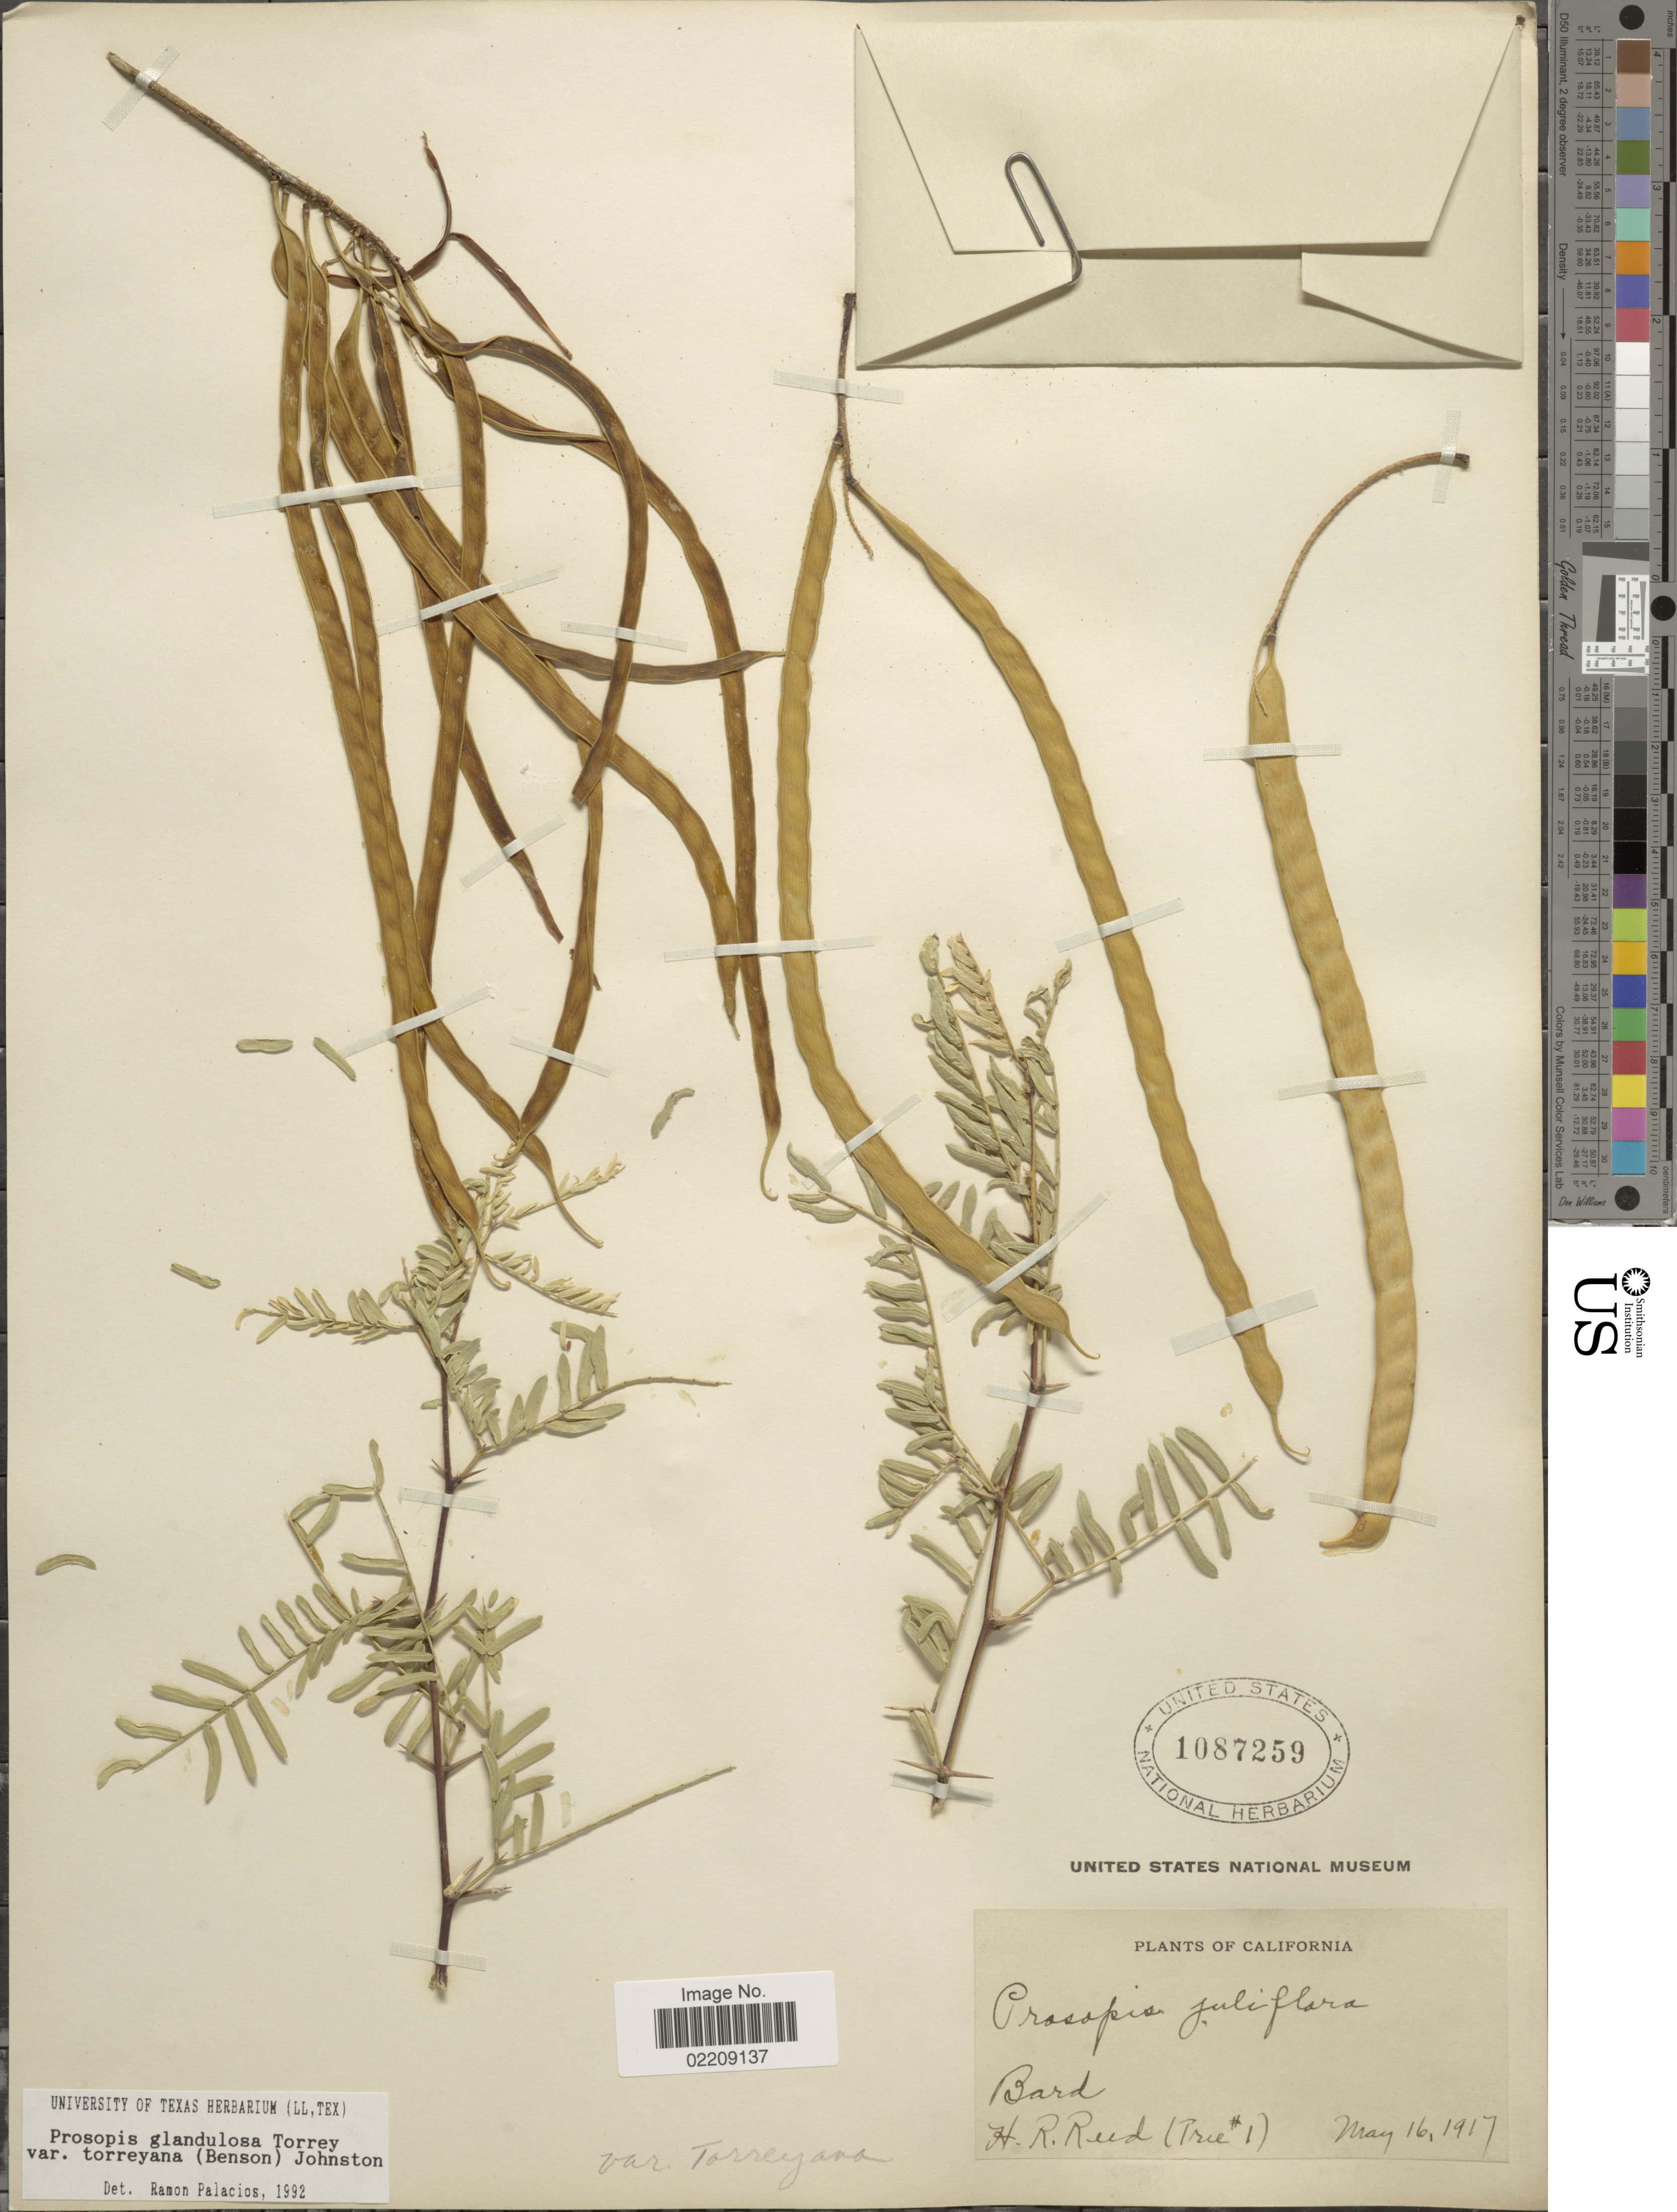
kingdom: Plantae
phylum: Tracheophyta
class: Magnoliopsida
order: Fabales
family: Fabaceae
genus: Neltuma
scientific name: Neltuma odorata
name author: (Torr. & Frém.) C. E. Hughes & G.P. Lewis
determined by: Strong, Mark T., (BOT), Smithsonian Institution - National Museum of Natural History (UNITED STATES)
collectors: H. Reed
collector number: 1*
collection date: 1917-05-16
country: United States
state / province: California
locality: Bard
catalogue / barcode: US 1087259